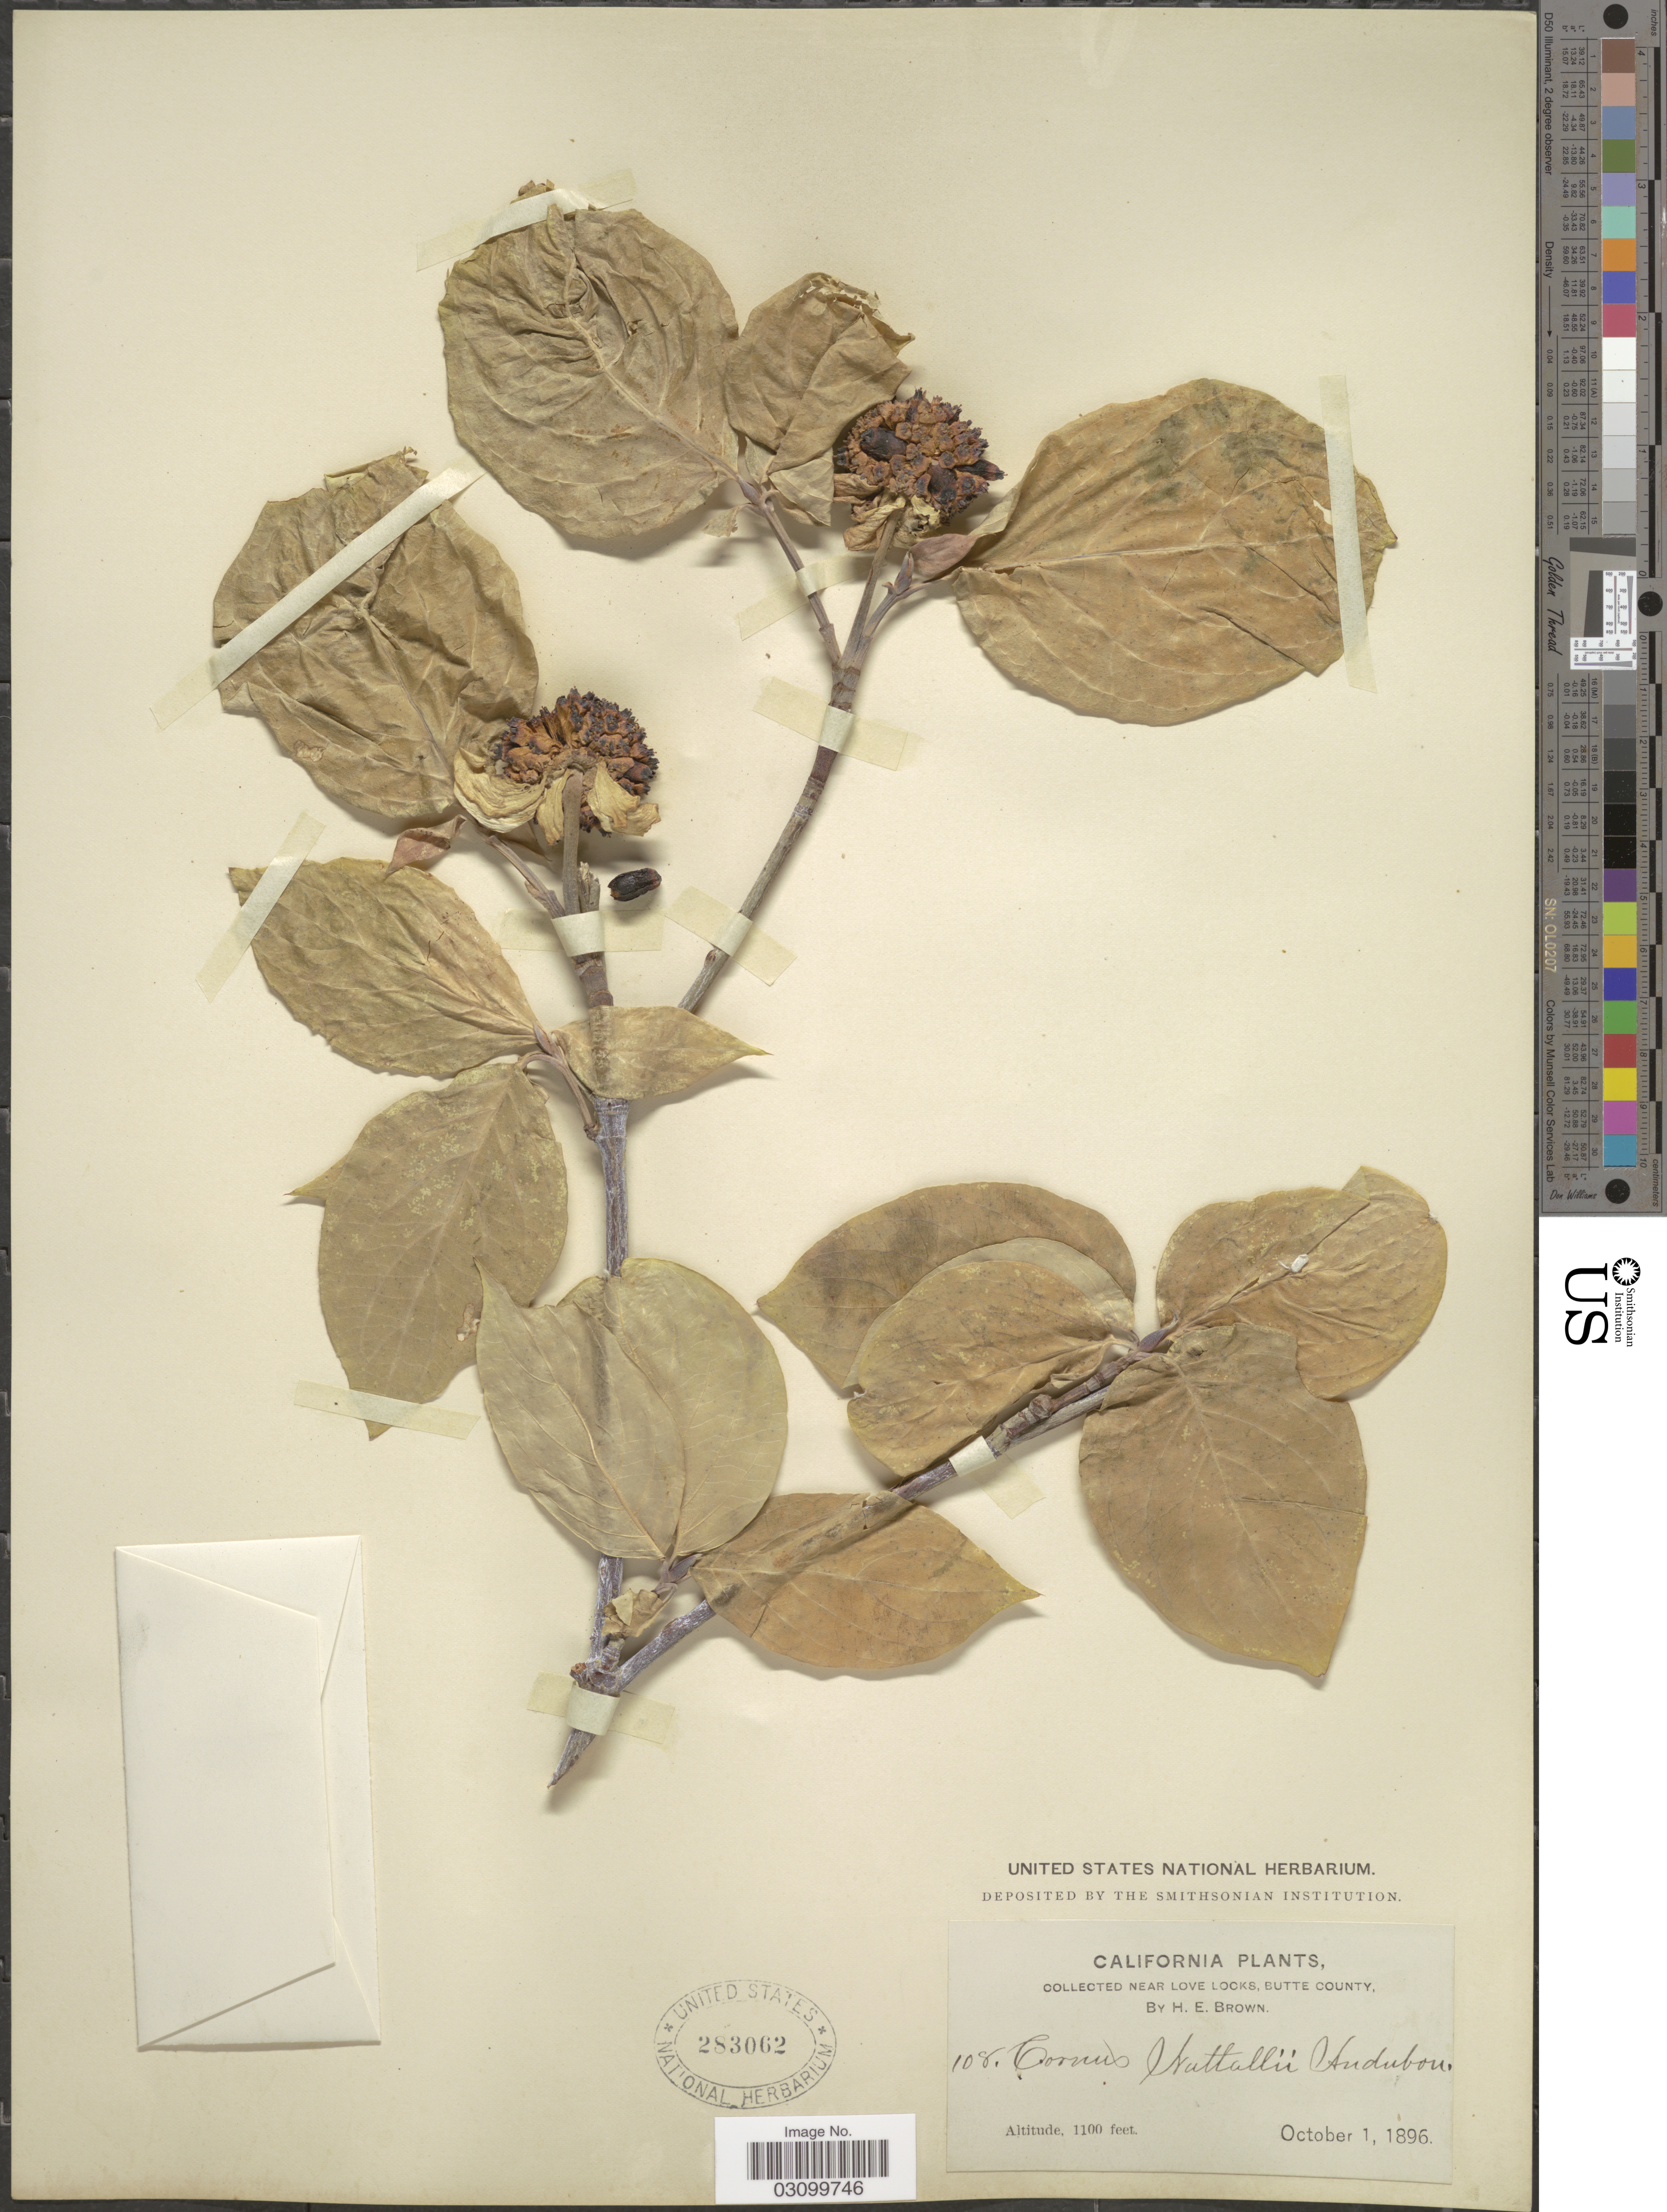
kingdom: Plantae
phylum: Tracheophyta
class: Magnoliopsida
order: Cornales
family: Cornaceae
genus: Cornus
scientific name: Cornus nuttallii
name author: Audubon ex Torr. & A. Gray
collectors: H. E. Brown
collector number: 108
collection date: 1896-10-01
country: United States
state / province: California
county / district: Butte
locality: Near Love Locks, Butte County.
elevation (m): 335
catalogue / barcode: US 283062